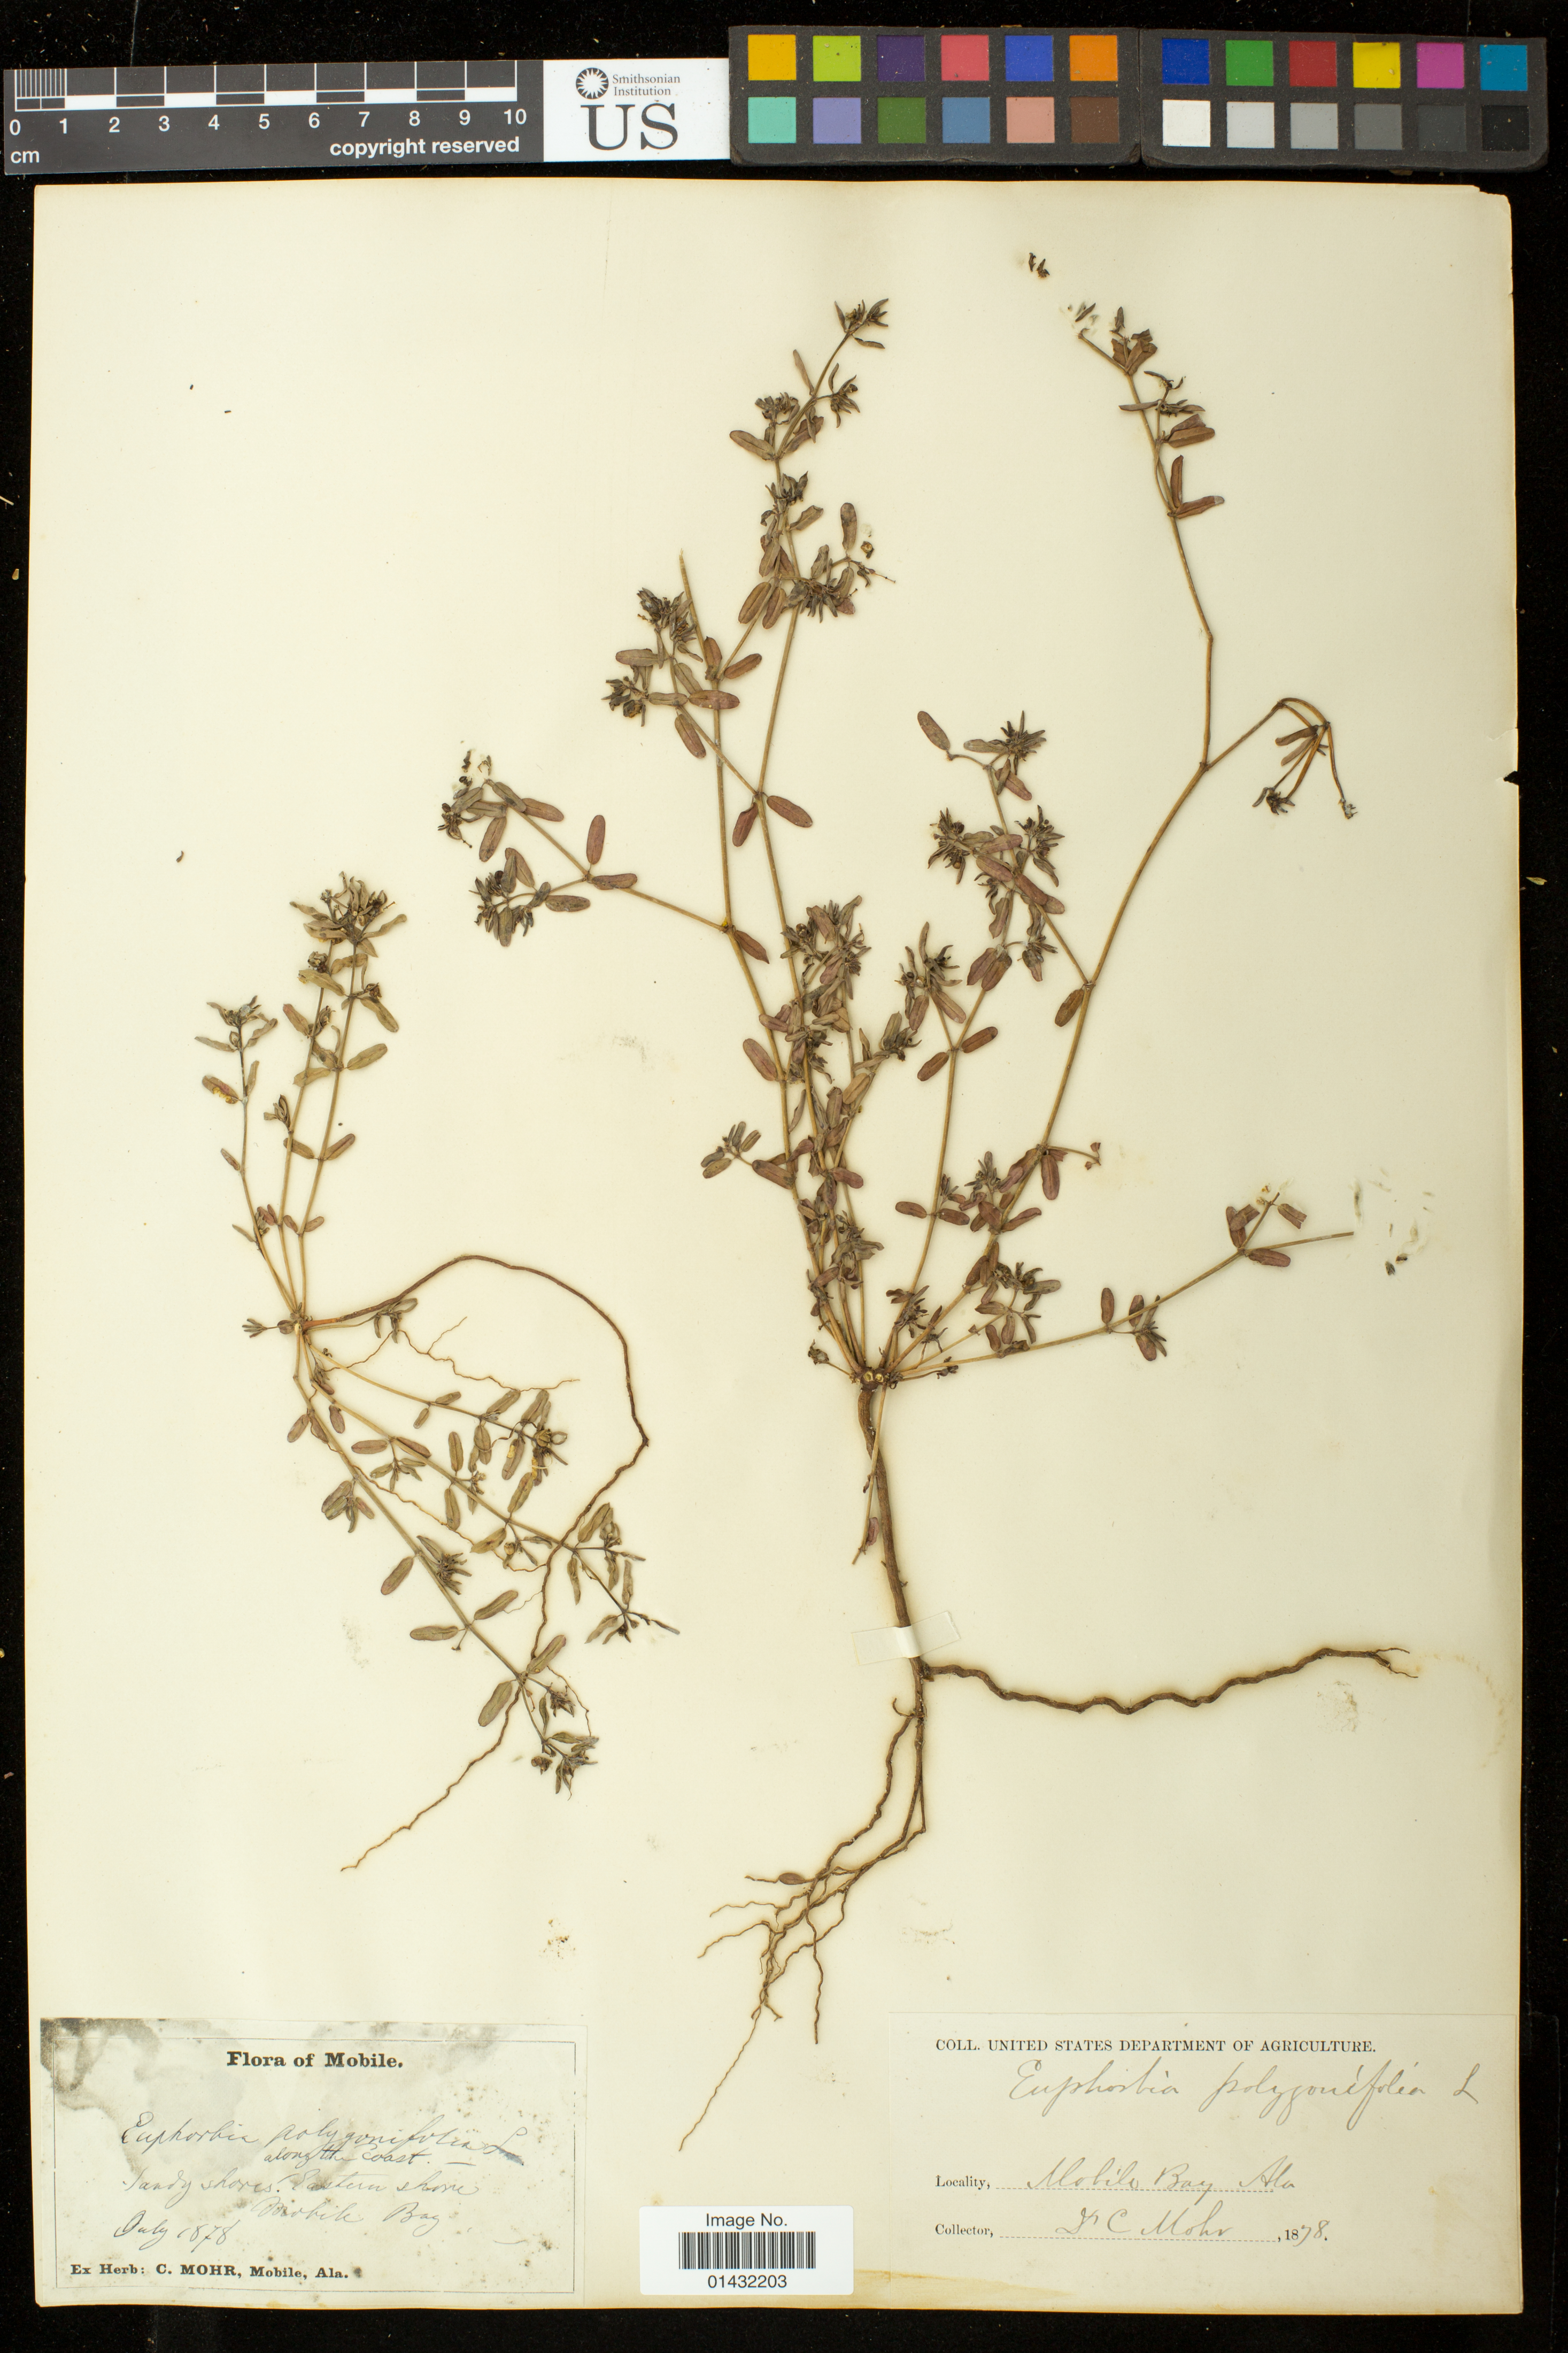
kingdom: Plantae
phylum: Tracheophyta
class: Magnoliopsida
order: Malpighiales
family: Euphorbiaceae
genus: Euphorbia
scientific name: Euphorbia bombensis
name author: Jacq.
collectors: C. T. Mohr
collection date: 1878-07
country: United States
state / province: Alabama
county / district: Mobile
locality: Eastern shore Mobile Bay